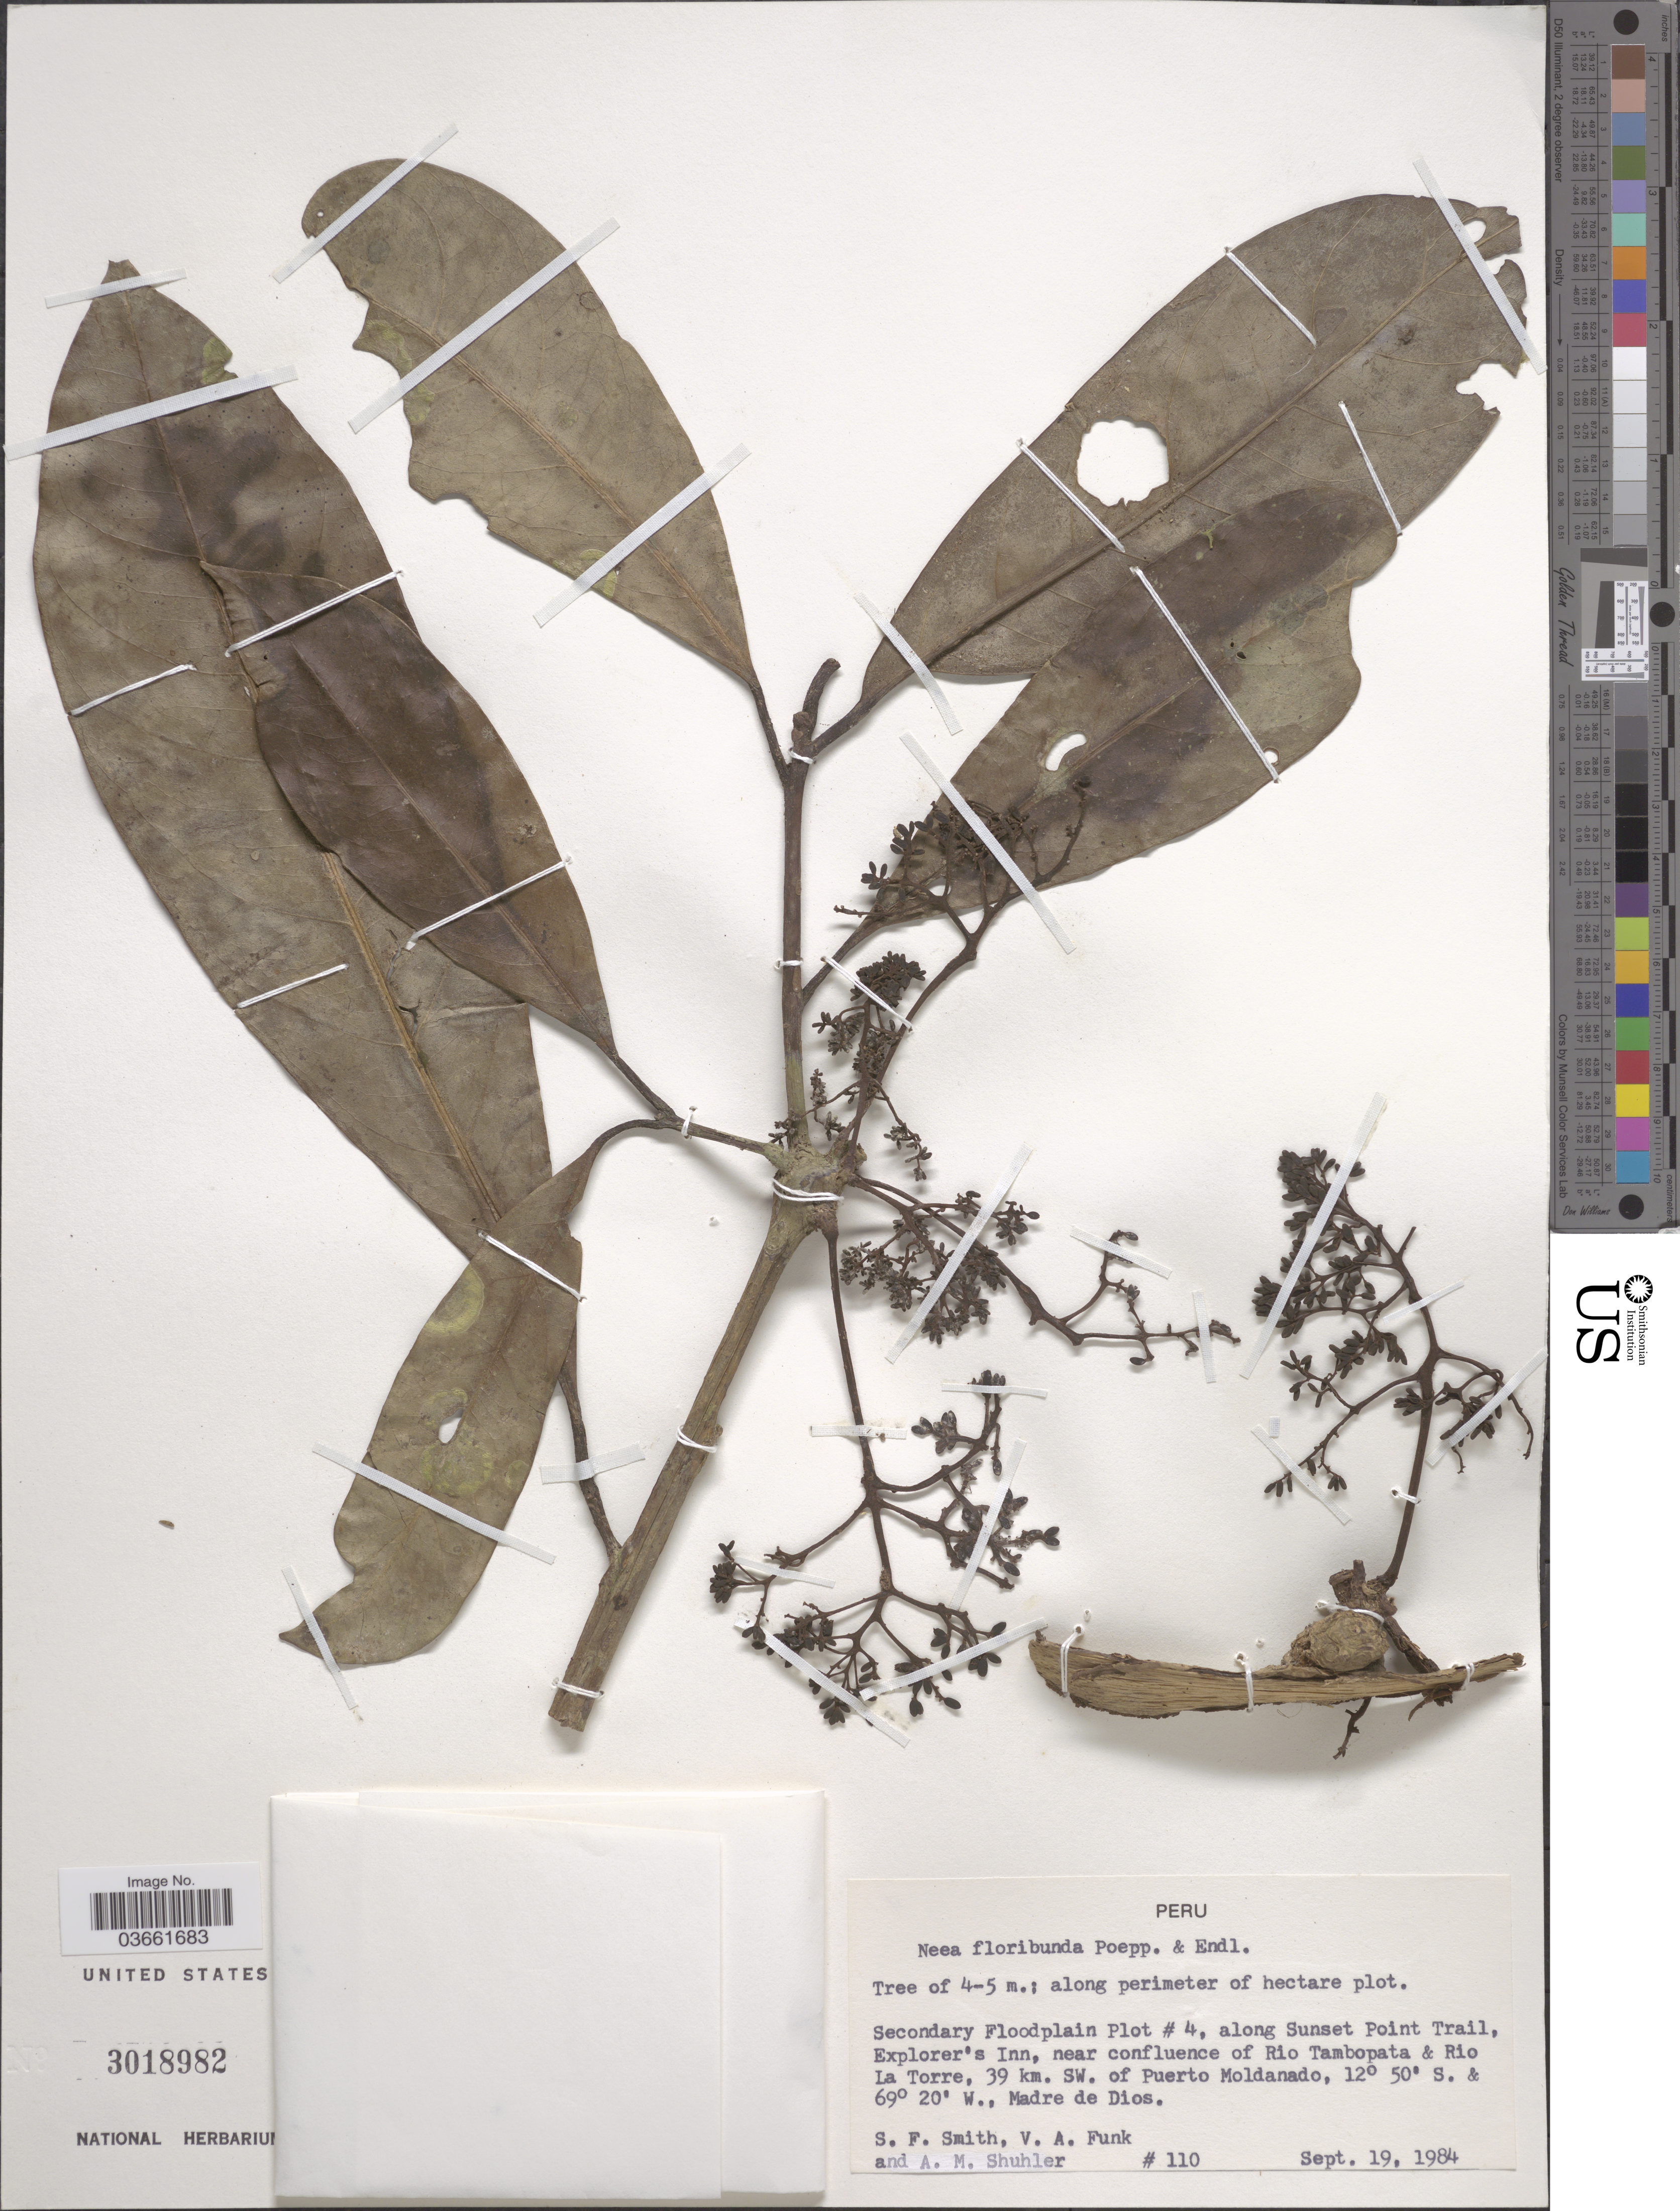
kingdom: Plantae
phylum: Tracheophyta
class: Magnoliopsida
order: Caryophyllales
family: Nyctaginaceae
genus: Neea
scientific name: Neea floribunda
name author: Poepp. & Endl.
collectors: S.F. Smith, V. Funk & A. Shuhler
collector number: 110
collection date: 1984-09-19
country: Peru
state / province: Madre de Dios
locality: Secondary Floodplain Plot #4, along Sunset Point Trail, Explorer's Inn, near confluence of Rio Tambopata & Rio La Torre, 39 km. SW. of Puerto Moldanado.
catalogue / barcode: US 3018982